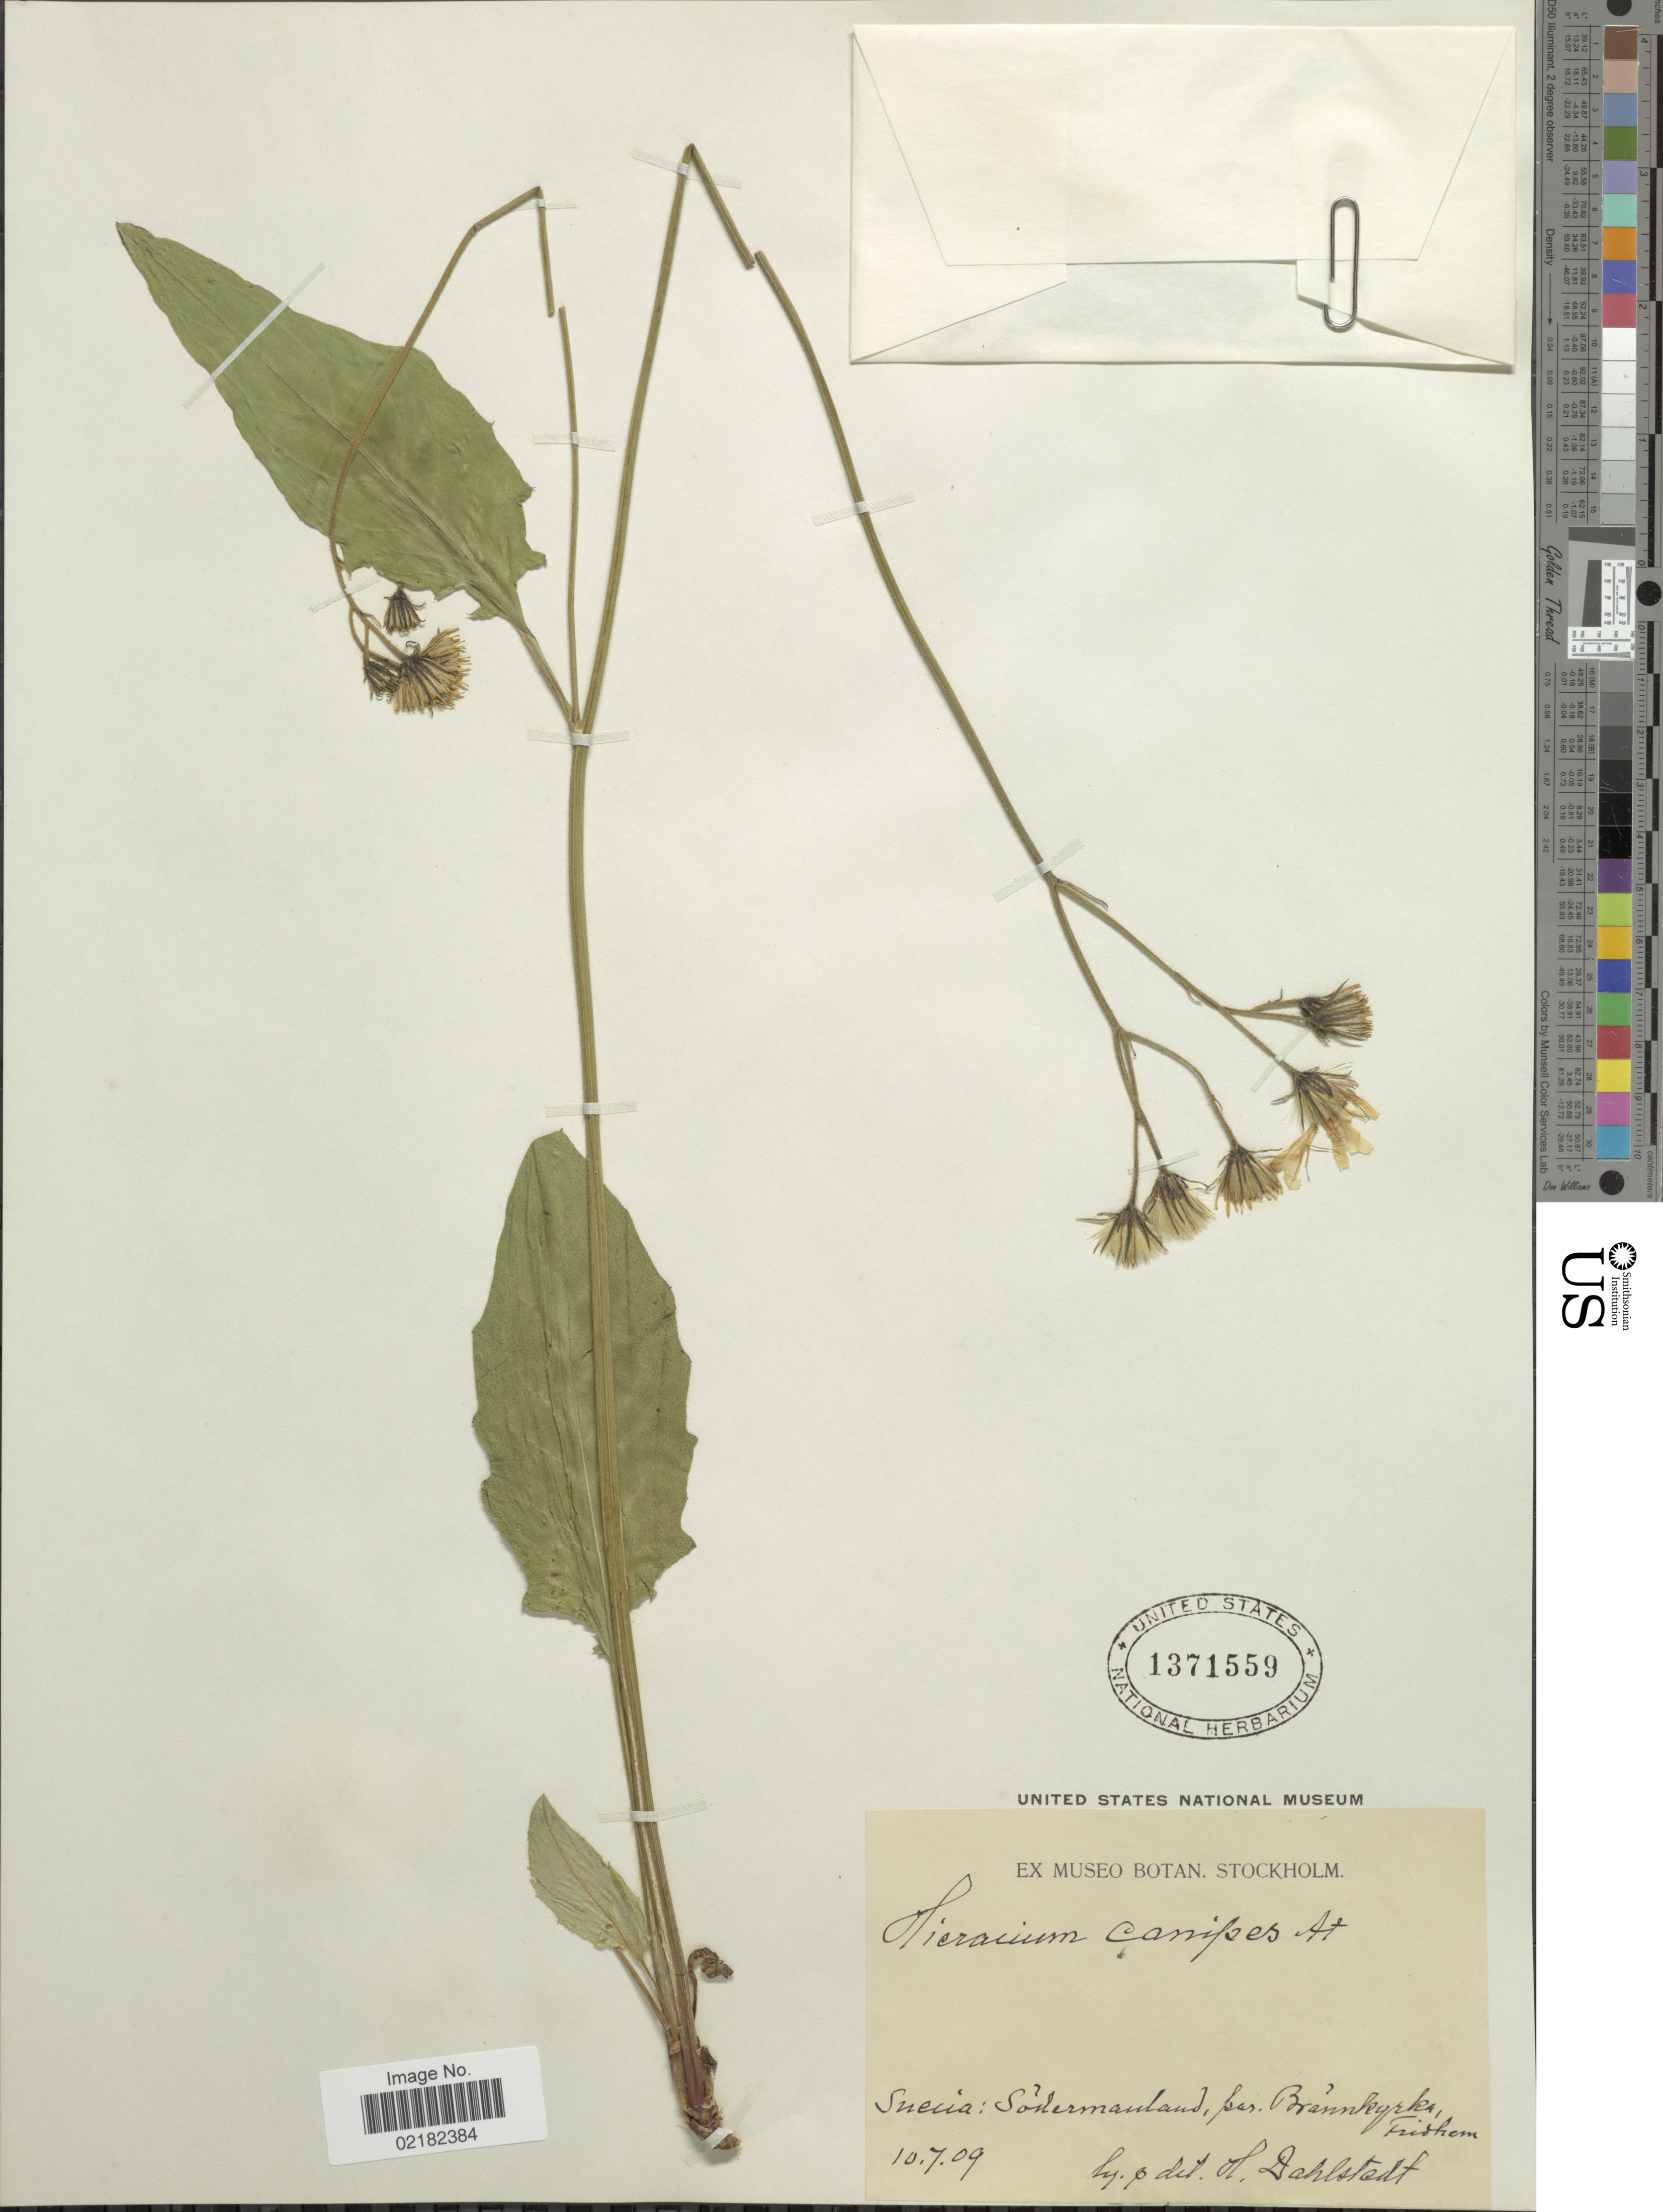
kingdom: Plantae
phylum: Tracheophyta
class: Magnoliopsida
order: Asterales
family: Asteraceae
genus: Hieracium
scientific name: Hieracium canipes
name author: Almquist ex Dahlst.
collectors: H. G. Dahlstedt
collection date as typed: Transcribed d/m/y: 10/7/09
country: Sweden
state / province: Sodermanland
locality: Par. Brännkyrka, Fridhem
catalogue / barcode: US 1371559